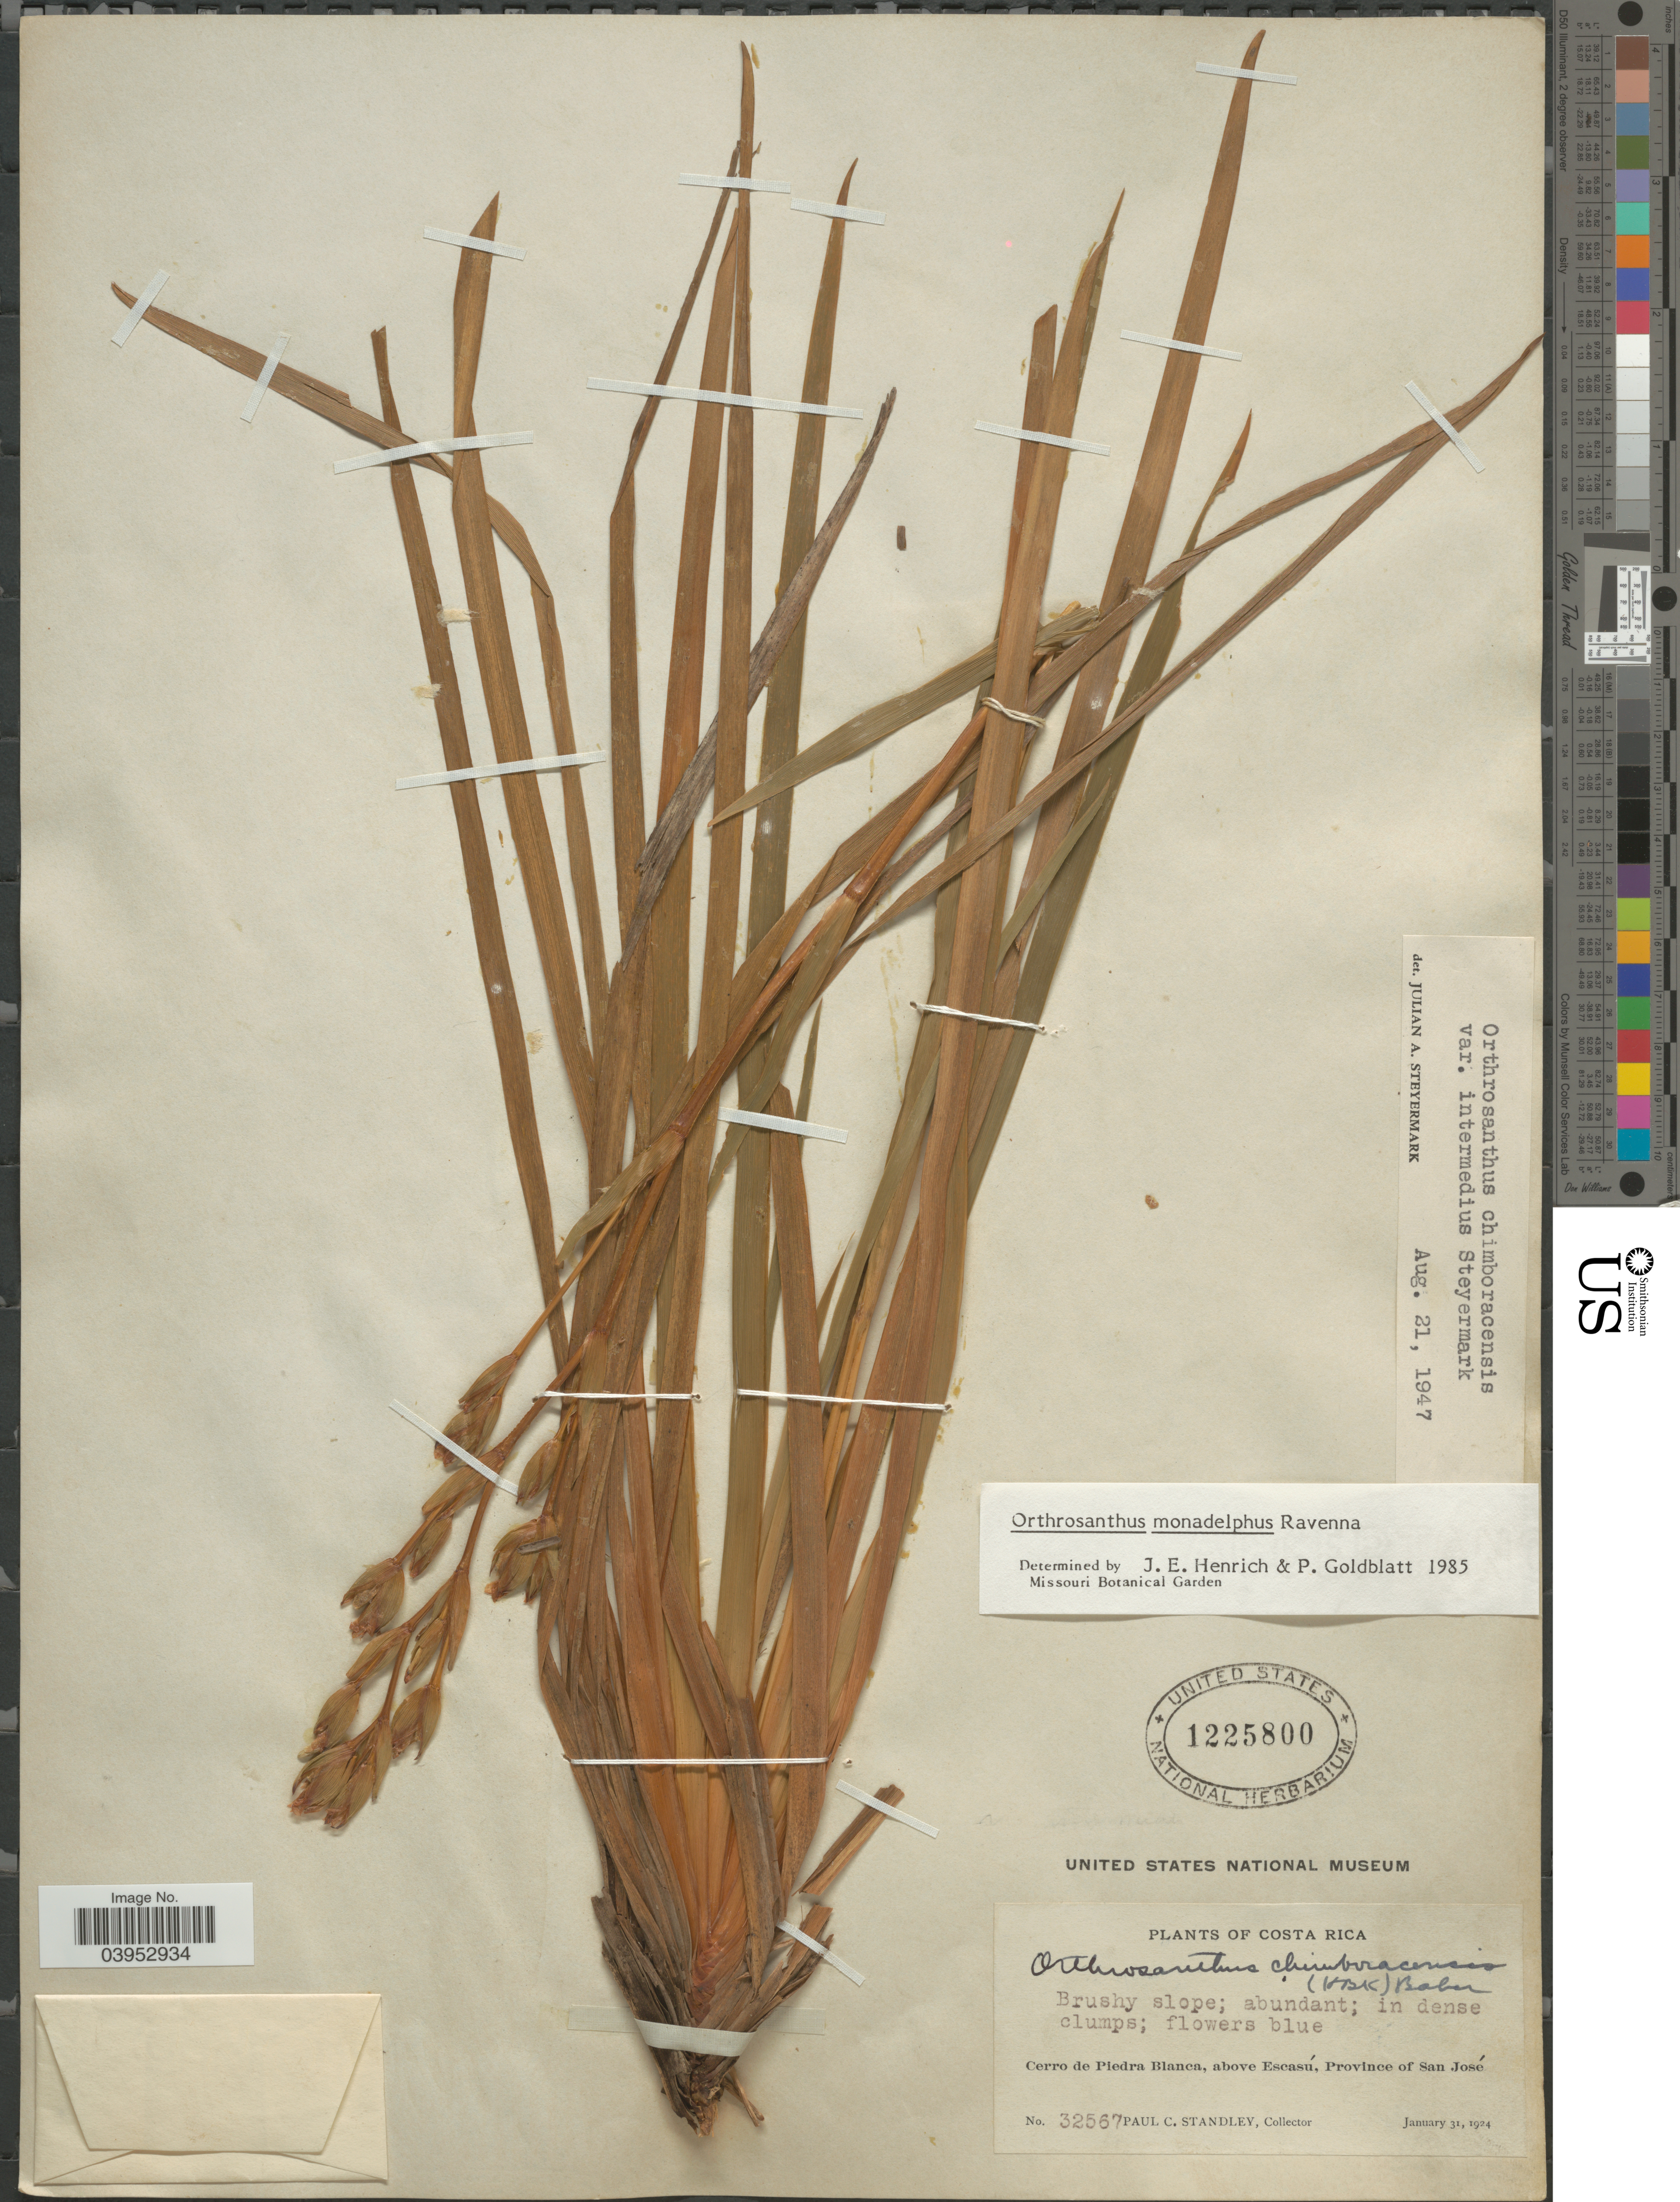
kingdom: Plantae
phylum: Tracheophyta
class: Liliopsida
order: Asparagales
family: Iridaceae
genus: Orthrosanthus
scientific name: Orthrosanthus monadelphus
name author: Ravenna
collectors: P. C. Standley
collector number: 32567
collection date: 1924-01-31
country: Costa Rica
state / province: San José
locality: Cerro de Piedra Blanca, above Escasú.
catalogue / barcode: US 1225800